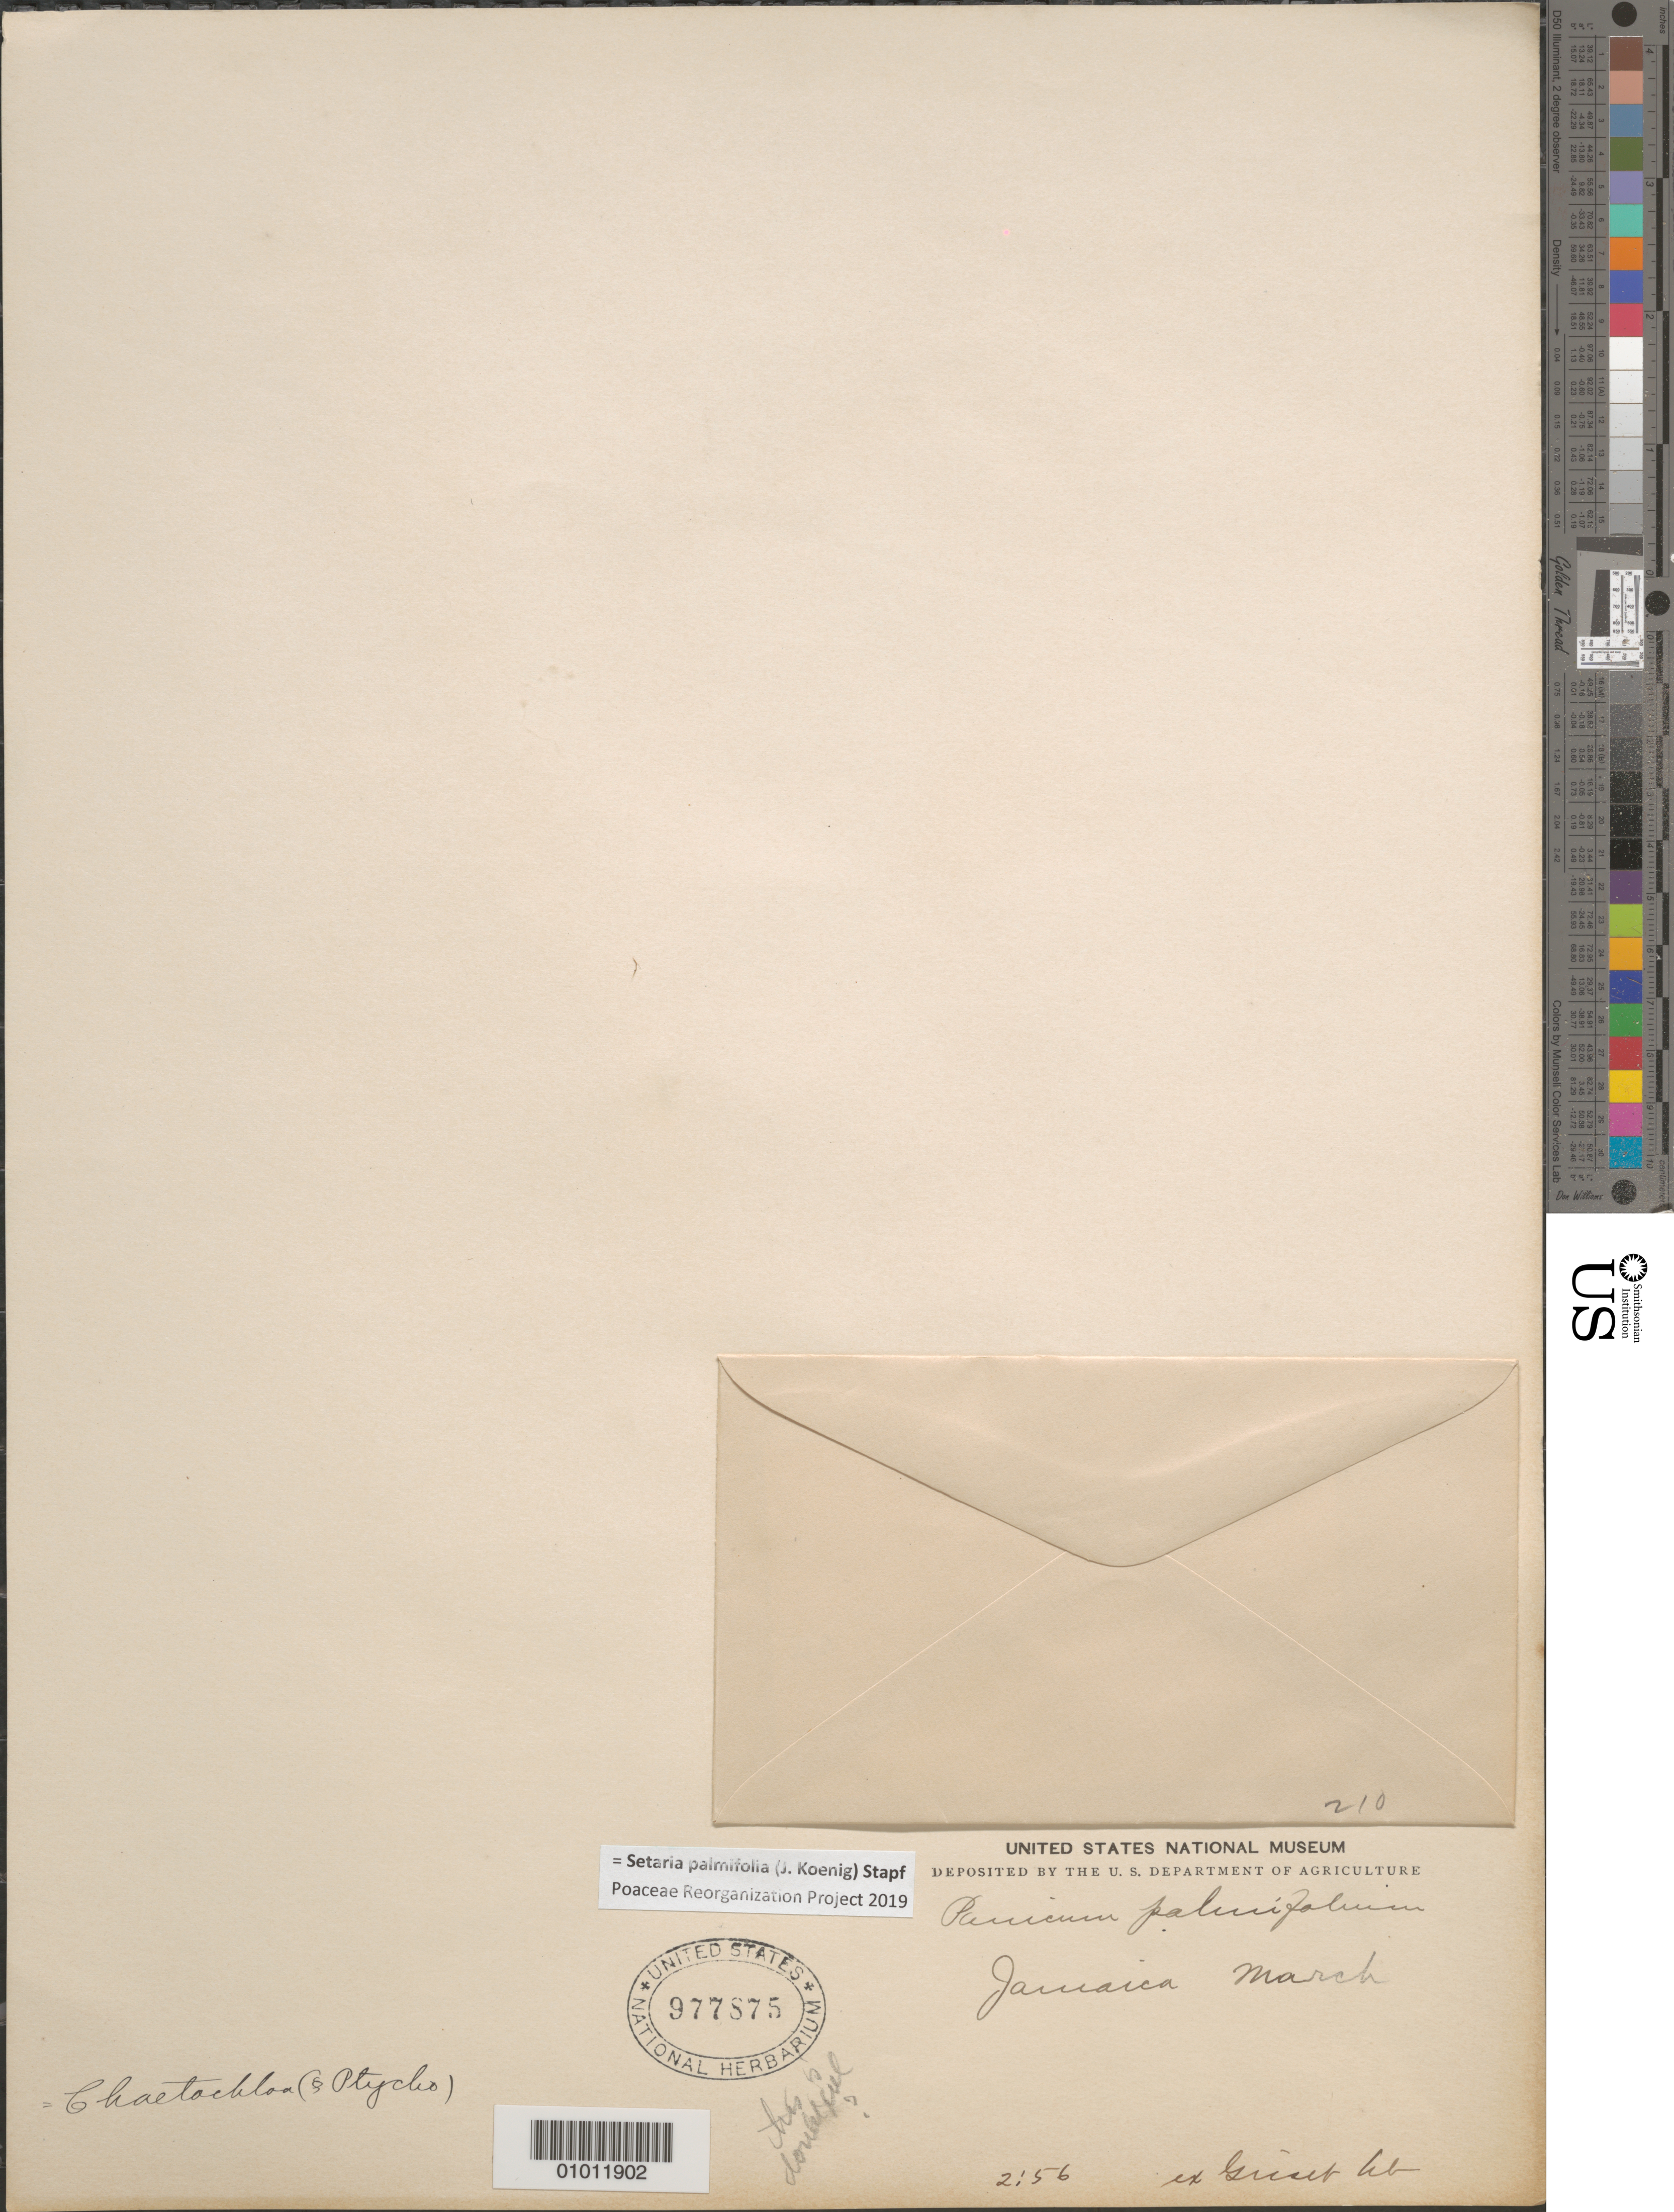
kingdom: Plantae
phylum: Tracheophyta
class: Liliopsida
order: Poales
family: Poaceae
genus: Setaria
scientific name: Setaria palmifolia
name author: (J. Koenig) Stapf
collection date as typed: Mar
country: Jamaica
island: Jamaica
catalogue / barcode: US 977875